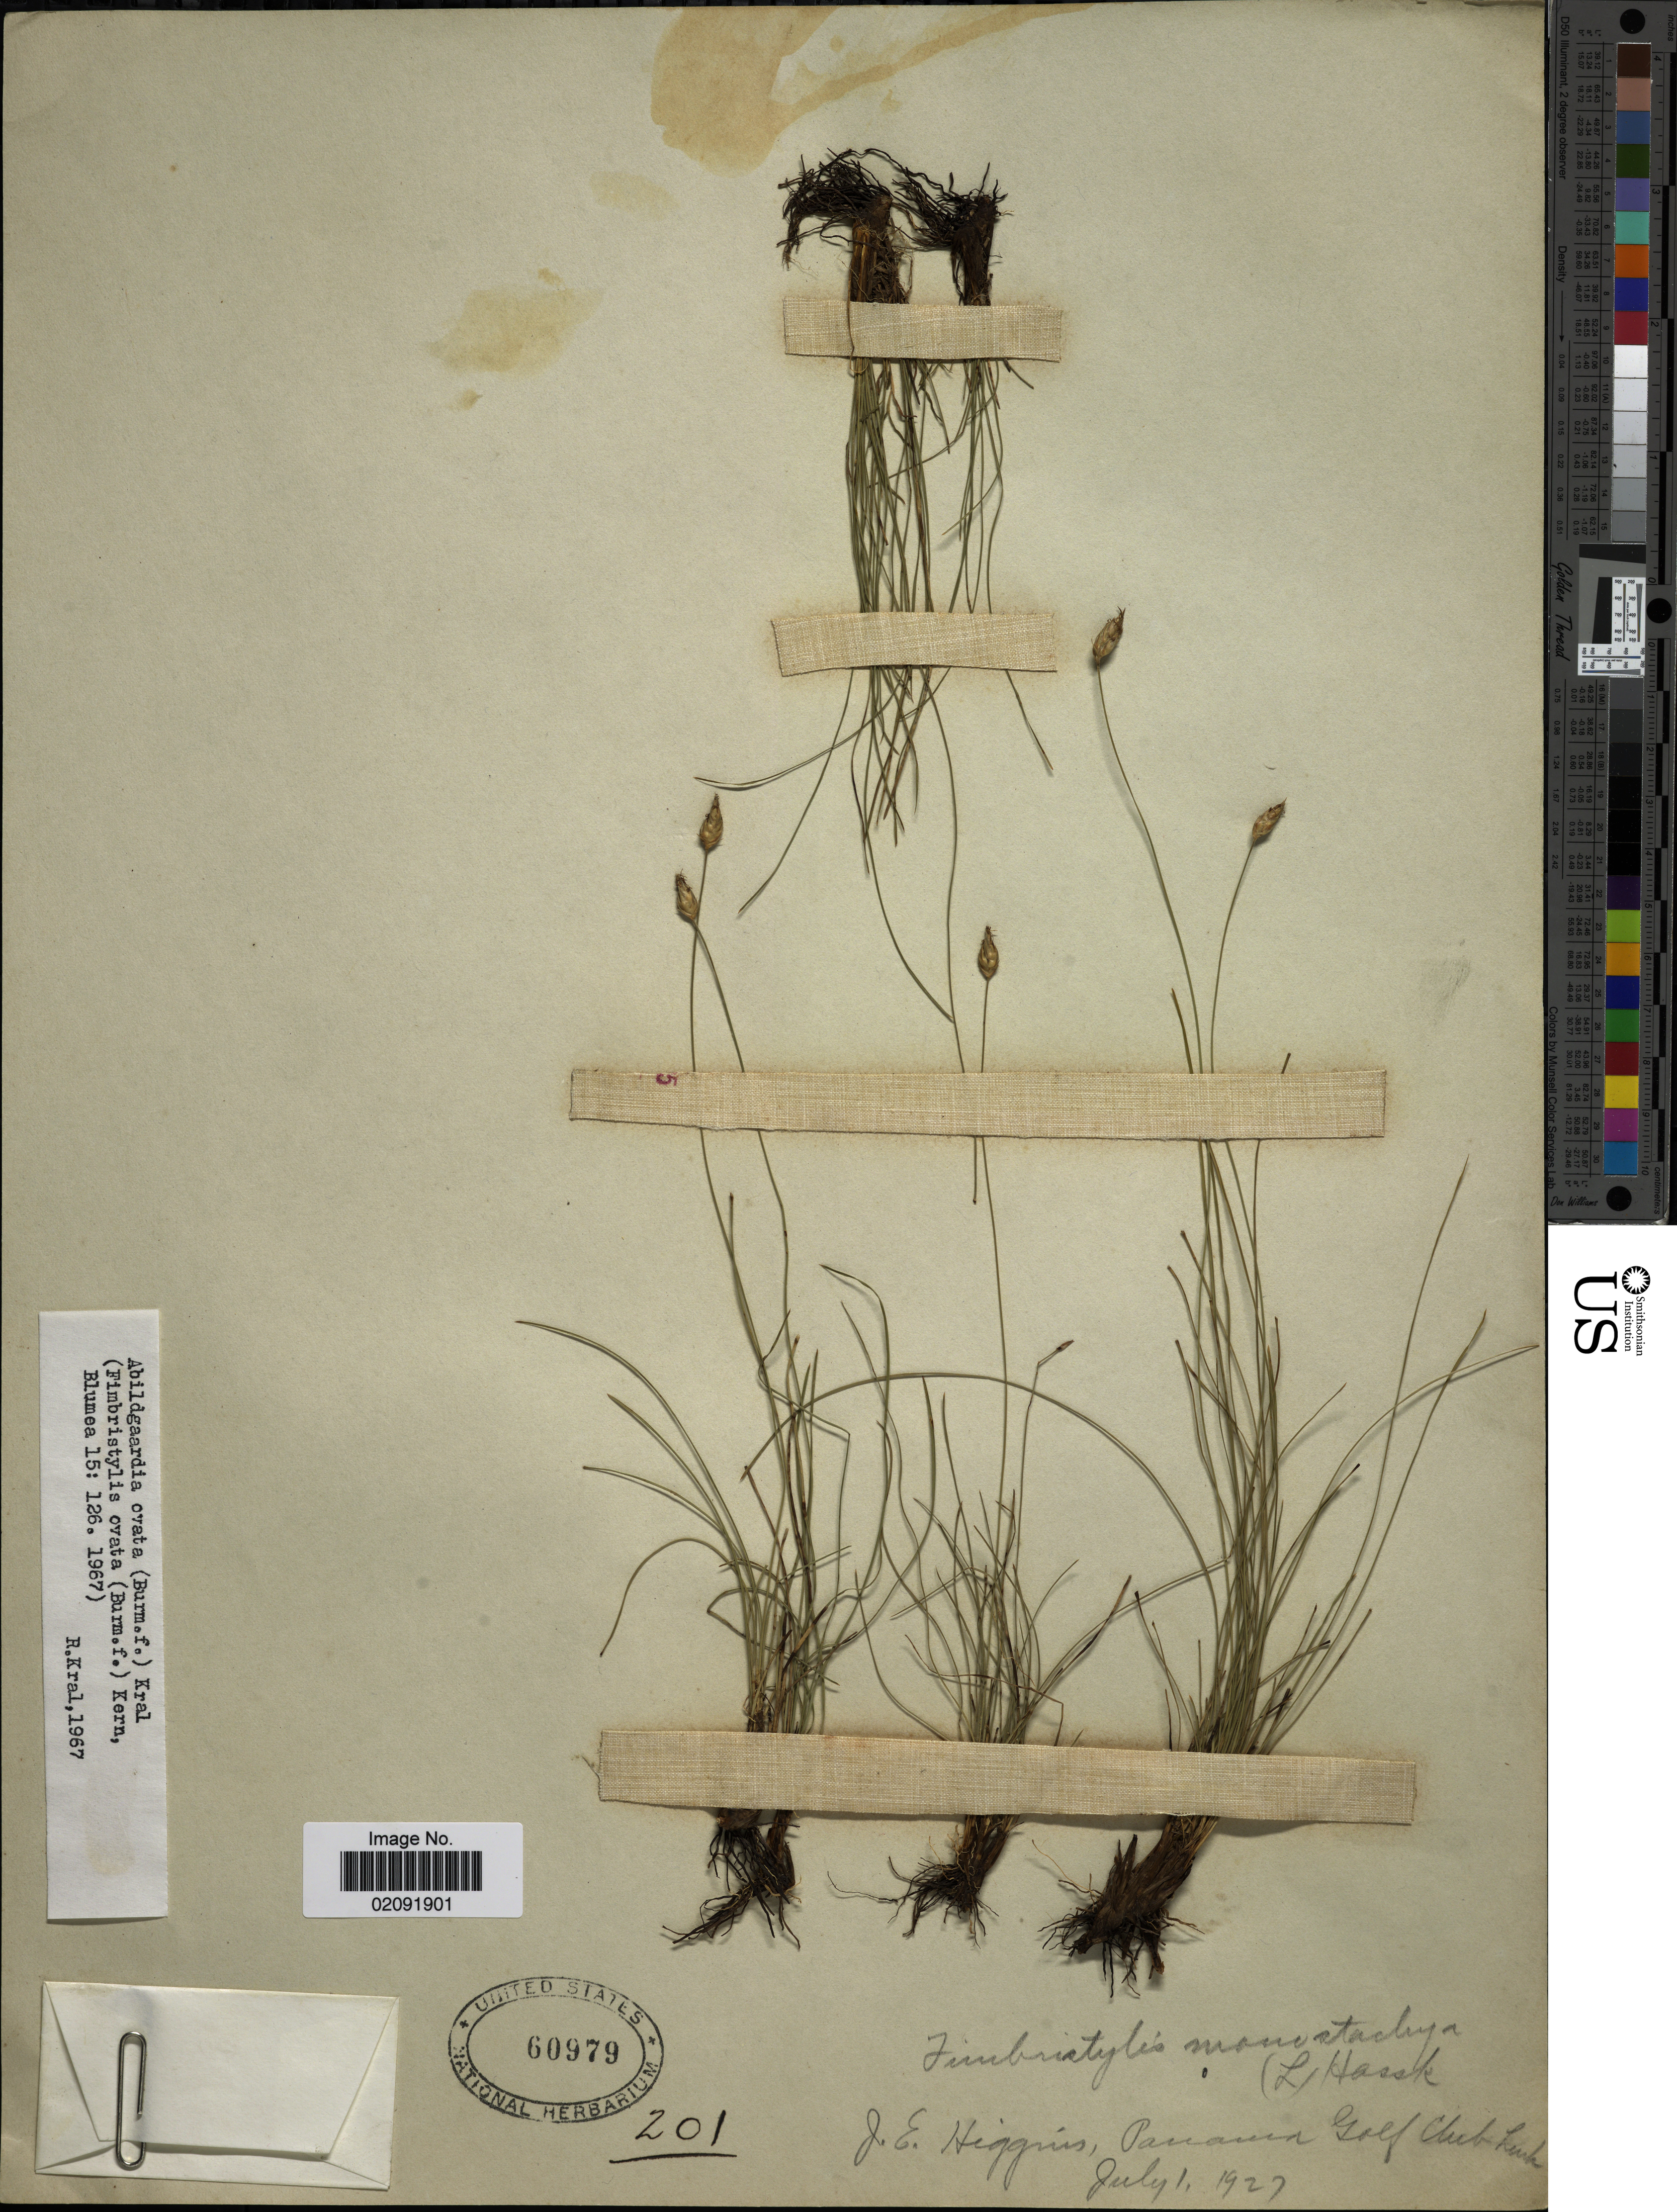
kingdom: Plantae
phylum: Tracheophyta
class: Liliopsida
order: Poales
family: Cyperaceae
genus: Abildgaardia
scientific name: Abildgaardia ovata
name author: (Burm. f.) Kral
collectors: J. Higgins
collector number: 201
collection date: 1927-07-01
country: Panama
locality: Panama Golf Club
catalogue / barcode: US 60979